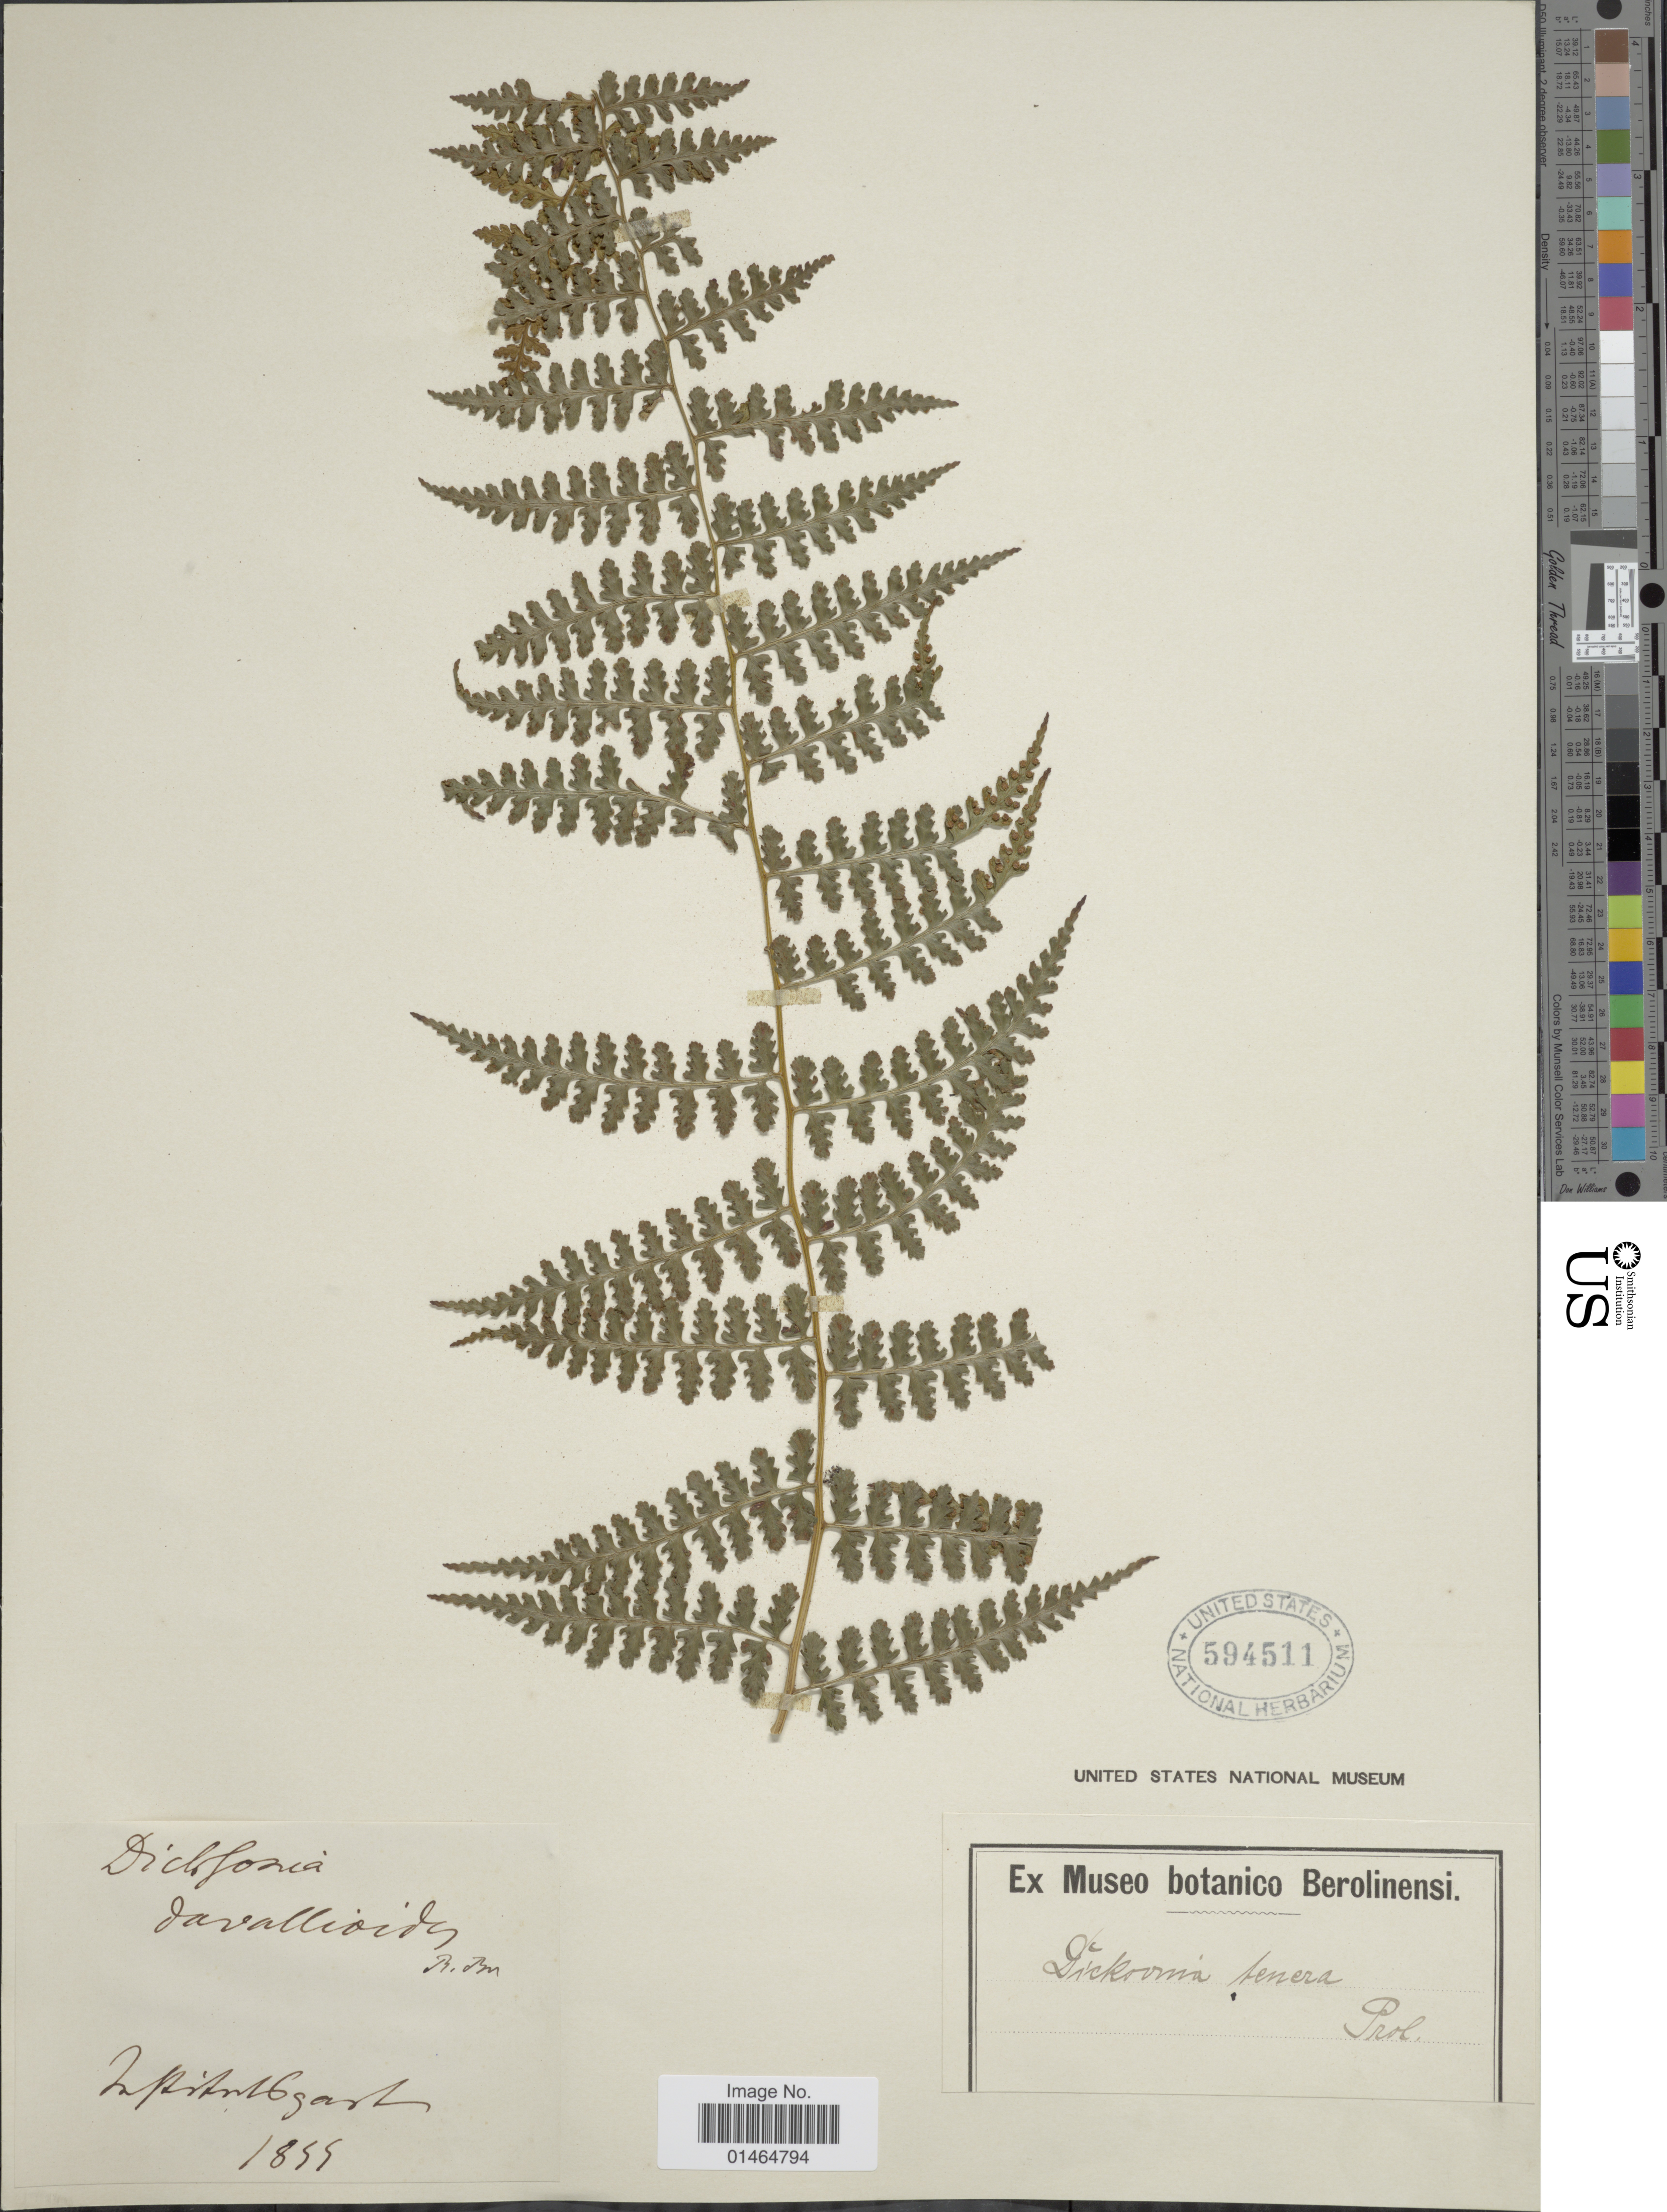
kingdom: Plantae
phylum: Tracheophyta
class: Polypodiopsida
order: Polypodiales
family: Dennstaedtiaceae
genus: Dennstaedtia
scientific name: Dennstaedtia globulifera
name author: (Poir.) Hieron.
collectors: ex Museo Botanico Berolinensi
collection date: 1855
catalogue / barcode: US 594511